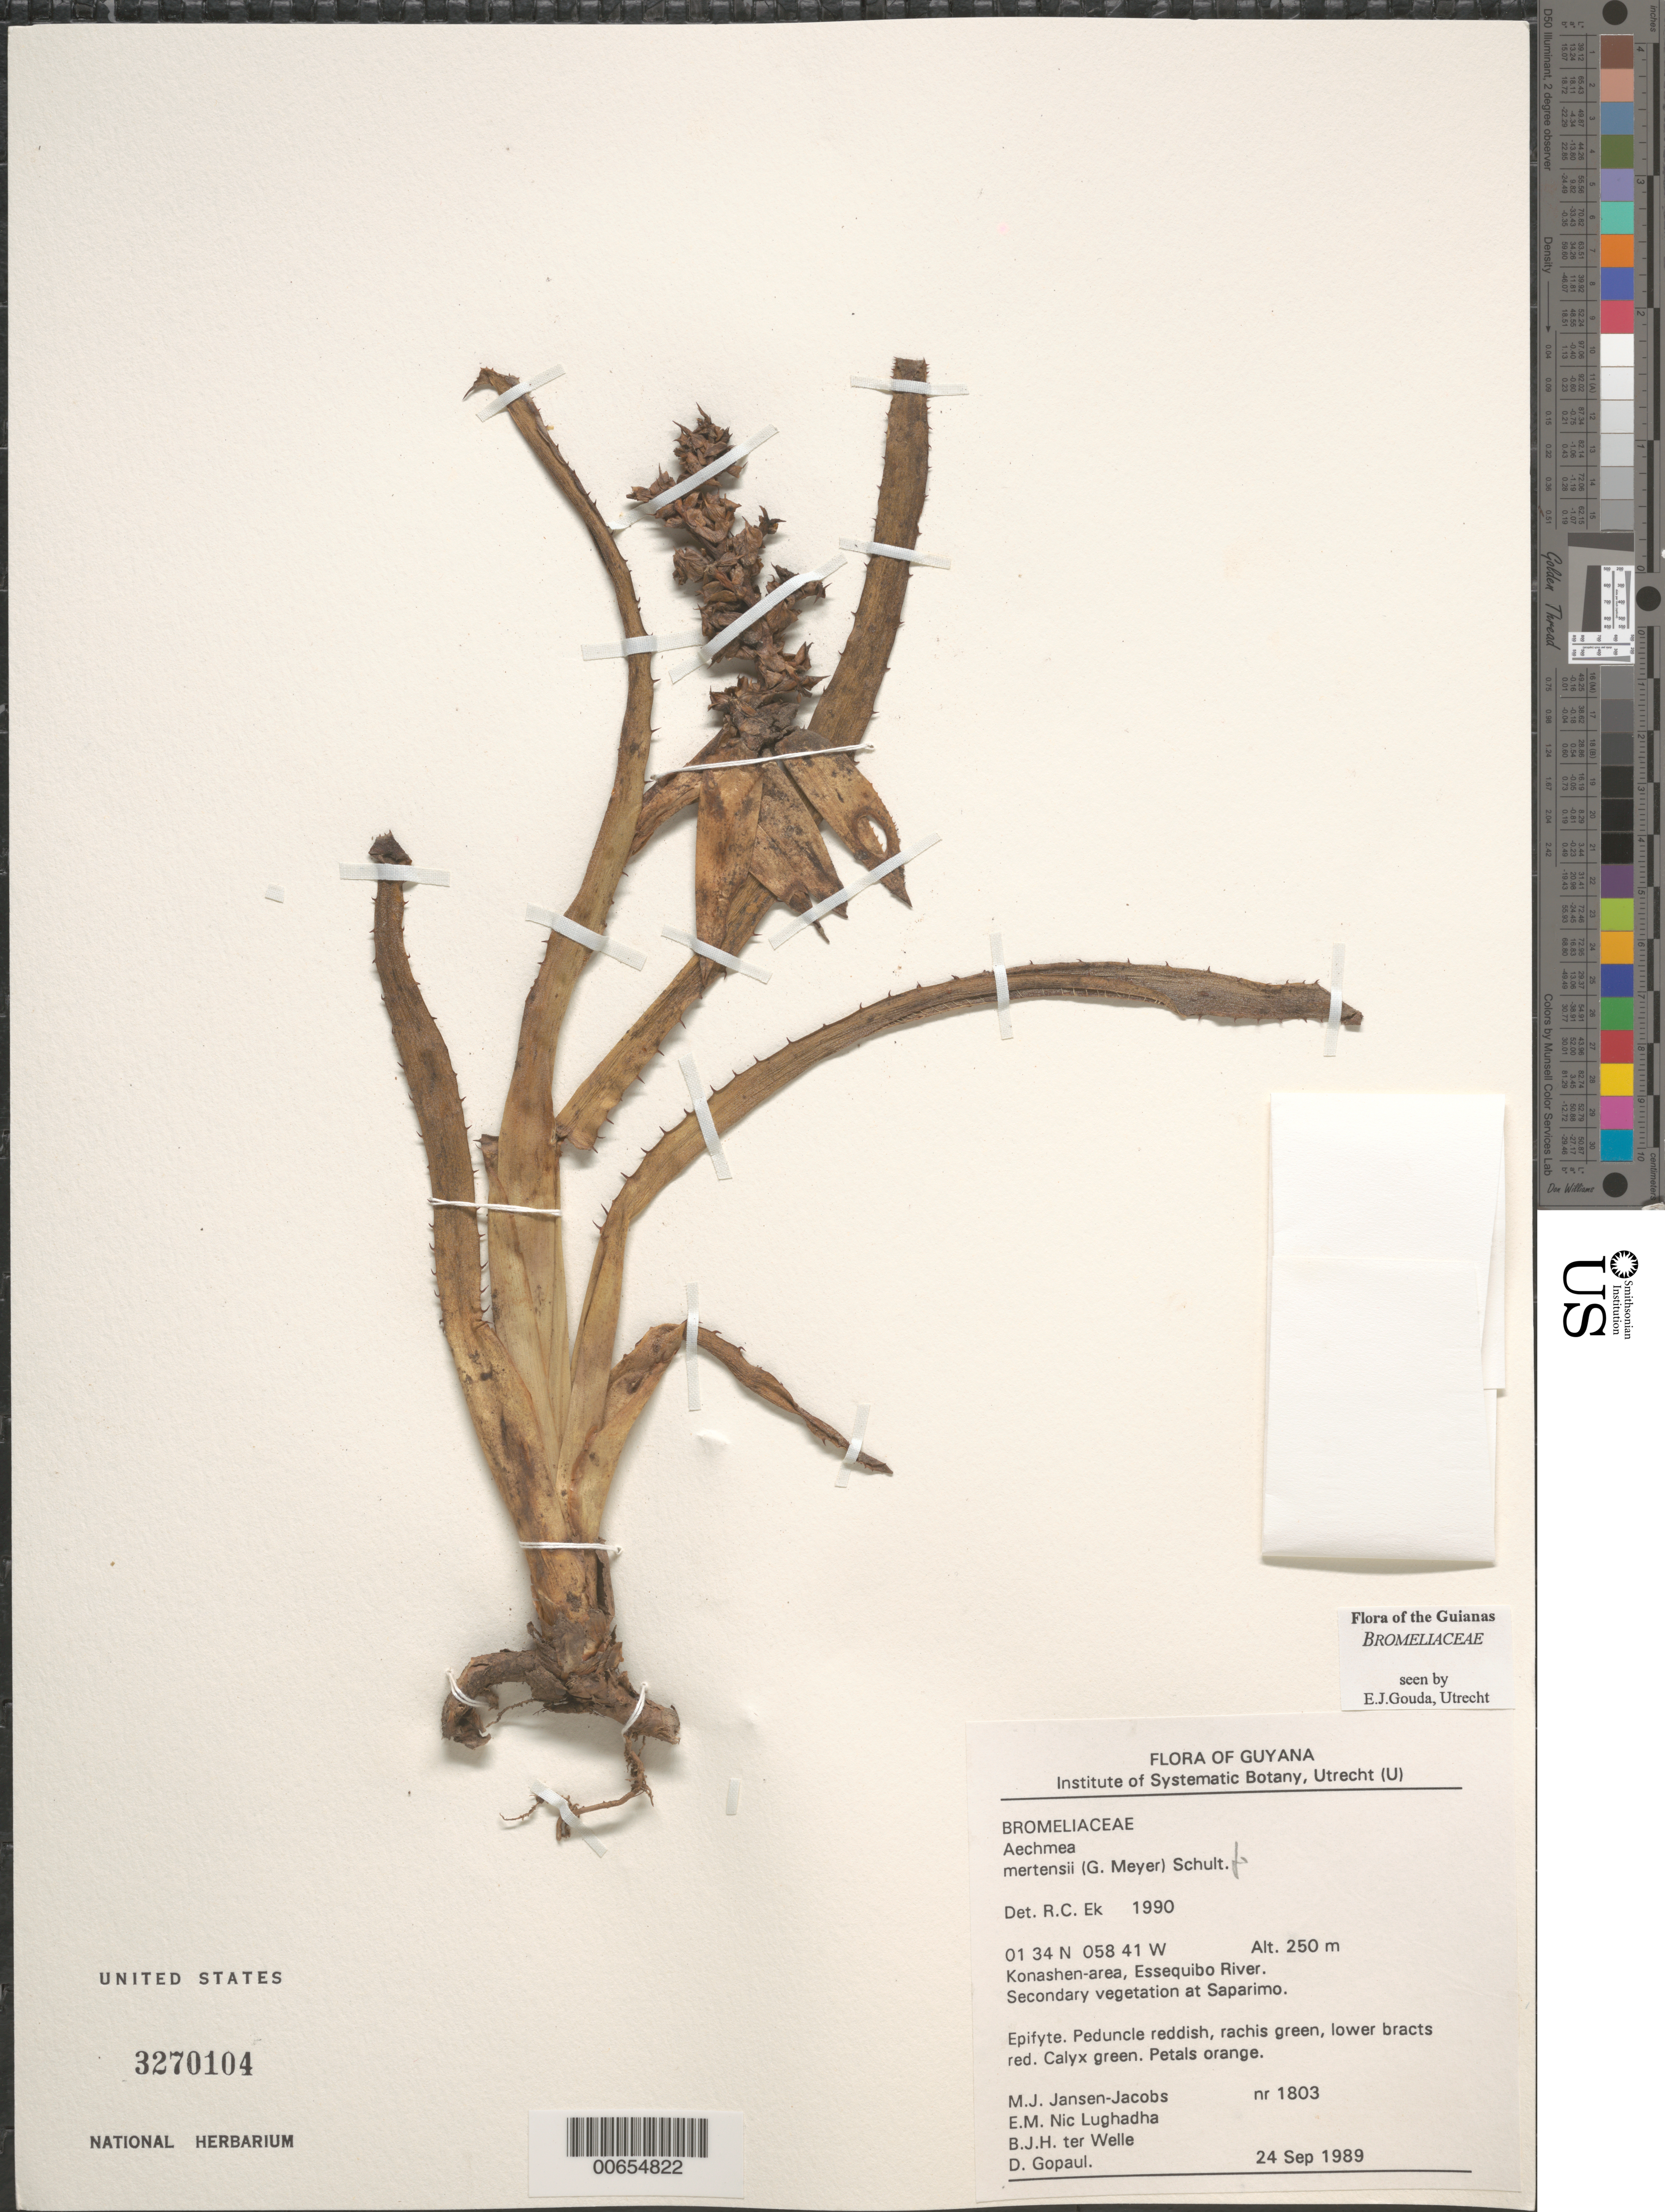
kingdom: Plantae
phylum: Tracheophyta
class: Liliopsida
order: Poales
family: Bromeliaceae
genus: Aechmea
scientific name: Aechmea mertensii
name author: (G. Mey.) Schult. & Schult. f.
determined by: Gouda, E. J.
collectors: M. J. Jansen-Jacobs, E. Nic Lughadha, B. Welle & D. Gopaul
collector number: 1803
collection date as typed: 24-Sep-89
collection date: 1989-09-24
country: Guyana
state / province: U. Takutu-U. Essequibo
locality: Konashen-area, Essequibo River at Saparimo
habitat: Secondary vegetation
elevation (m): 250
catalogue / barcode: US 3270104